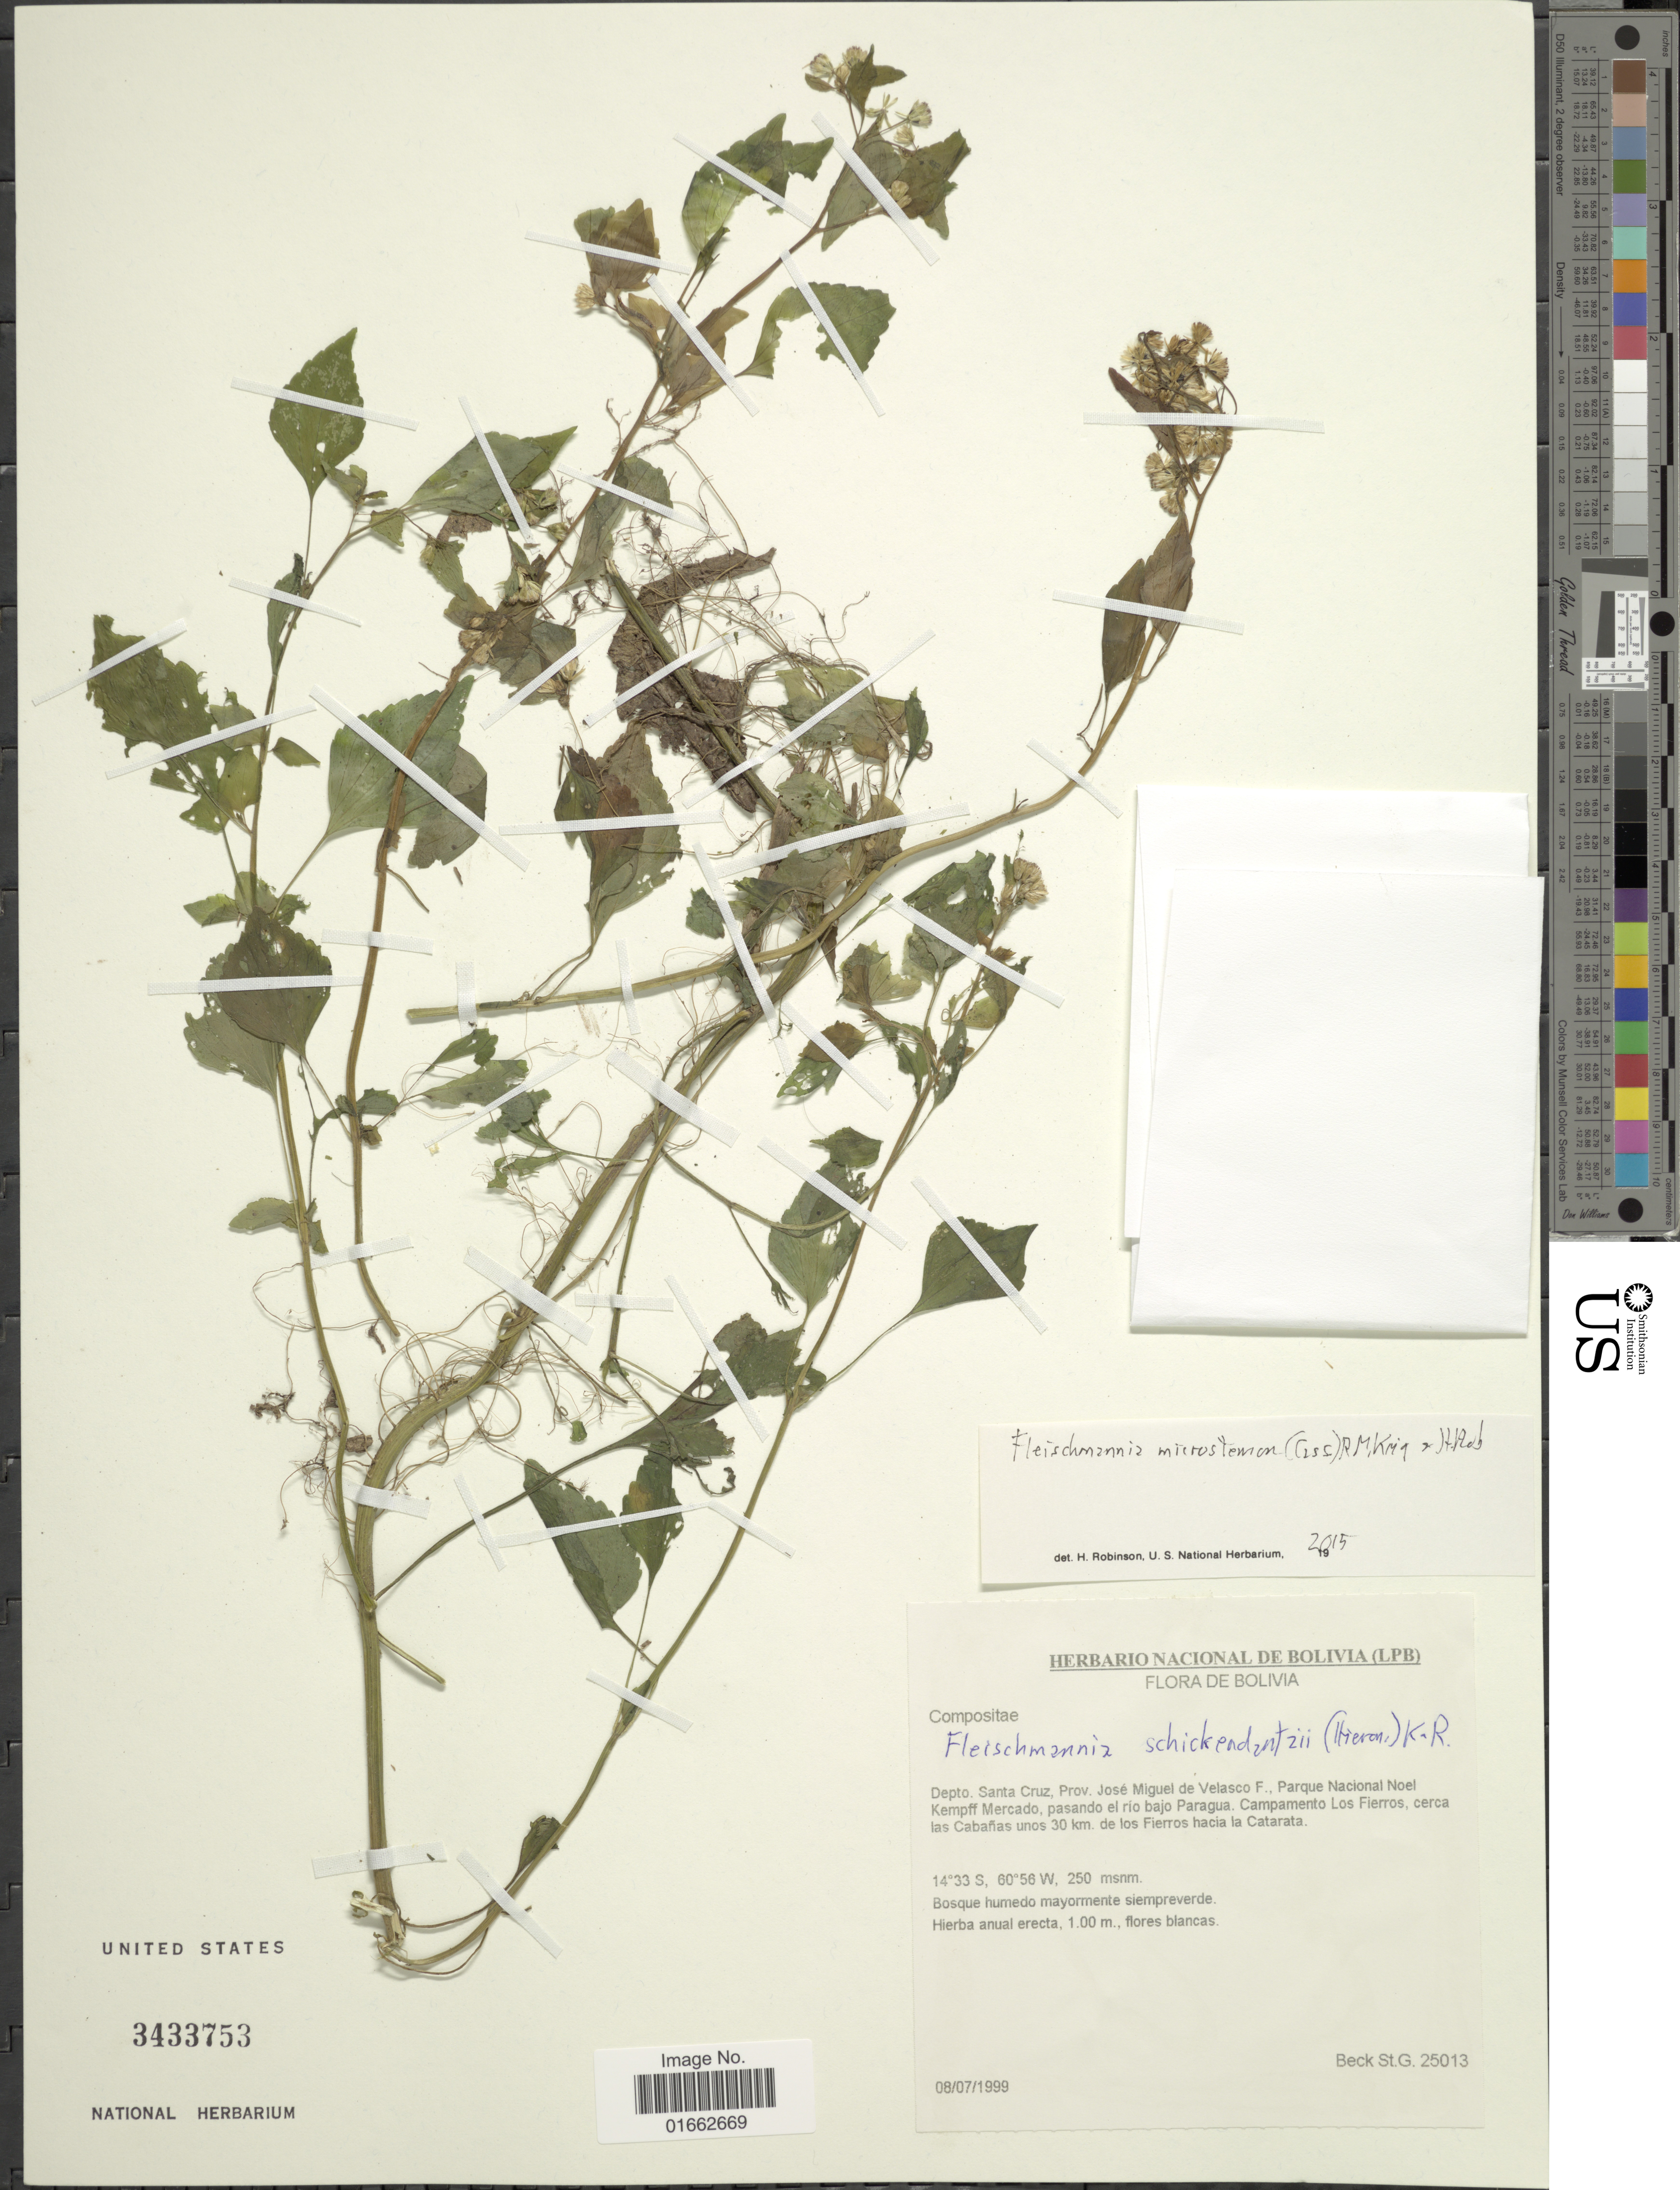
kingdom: Plantae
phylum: Tracheophyta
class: Magnoliopsida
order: Asterales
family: Asteraceae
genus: Fleischmannia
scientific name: Fleischmannia microstemon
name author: (Cass.) R.M. King & H. Rob.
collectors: S. G. Beck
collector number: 25013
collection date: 1999-07-08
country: Bolivia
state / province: Santa Cruz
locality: Prov. José Miguel de Velasco F., Parque Nacional Noel Kempff Mercado, pasando el rio bajo Paragua. Campamento Los Fierros, cerca las Cabañas unos 30 km. de los Fierros hacia la Catarata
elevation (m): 250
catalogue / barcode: US 3433753